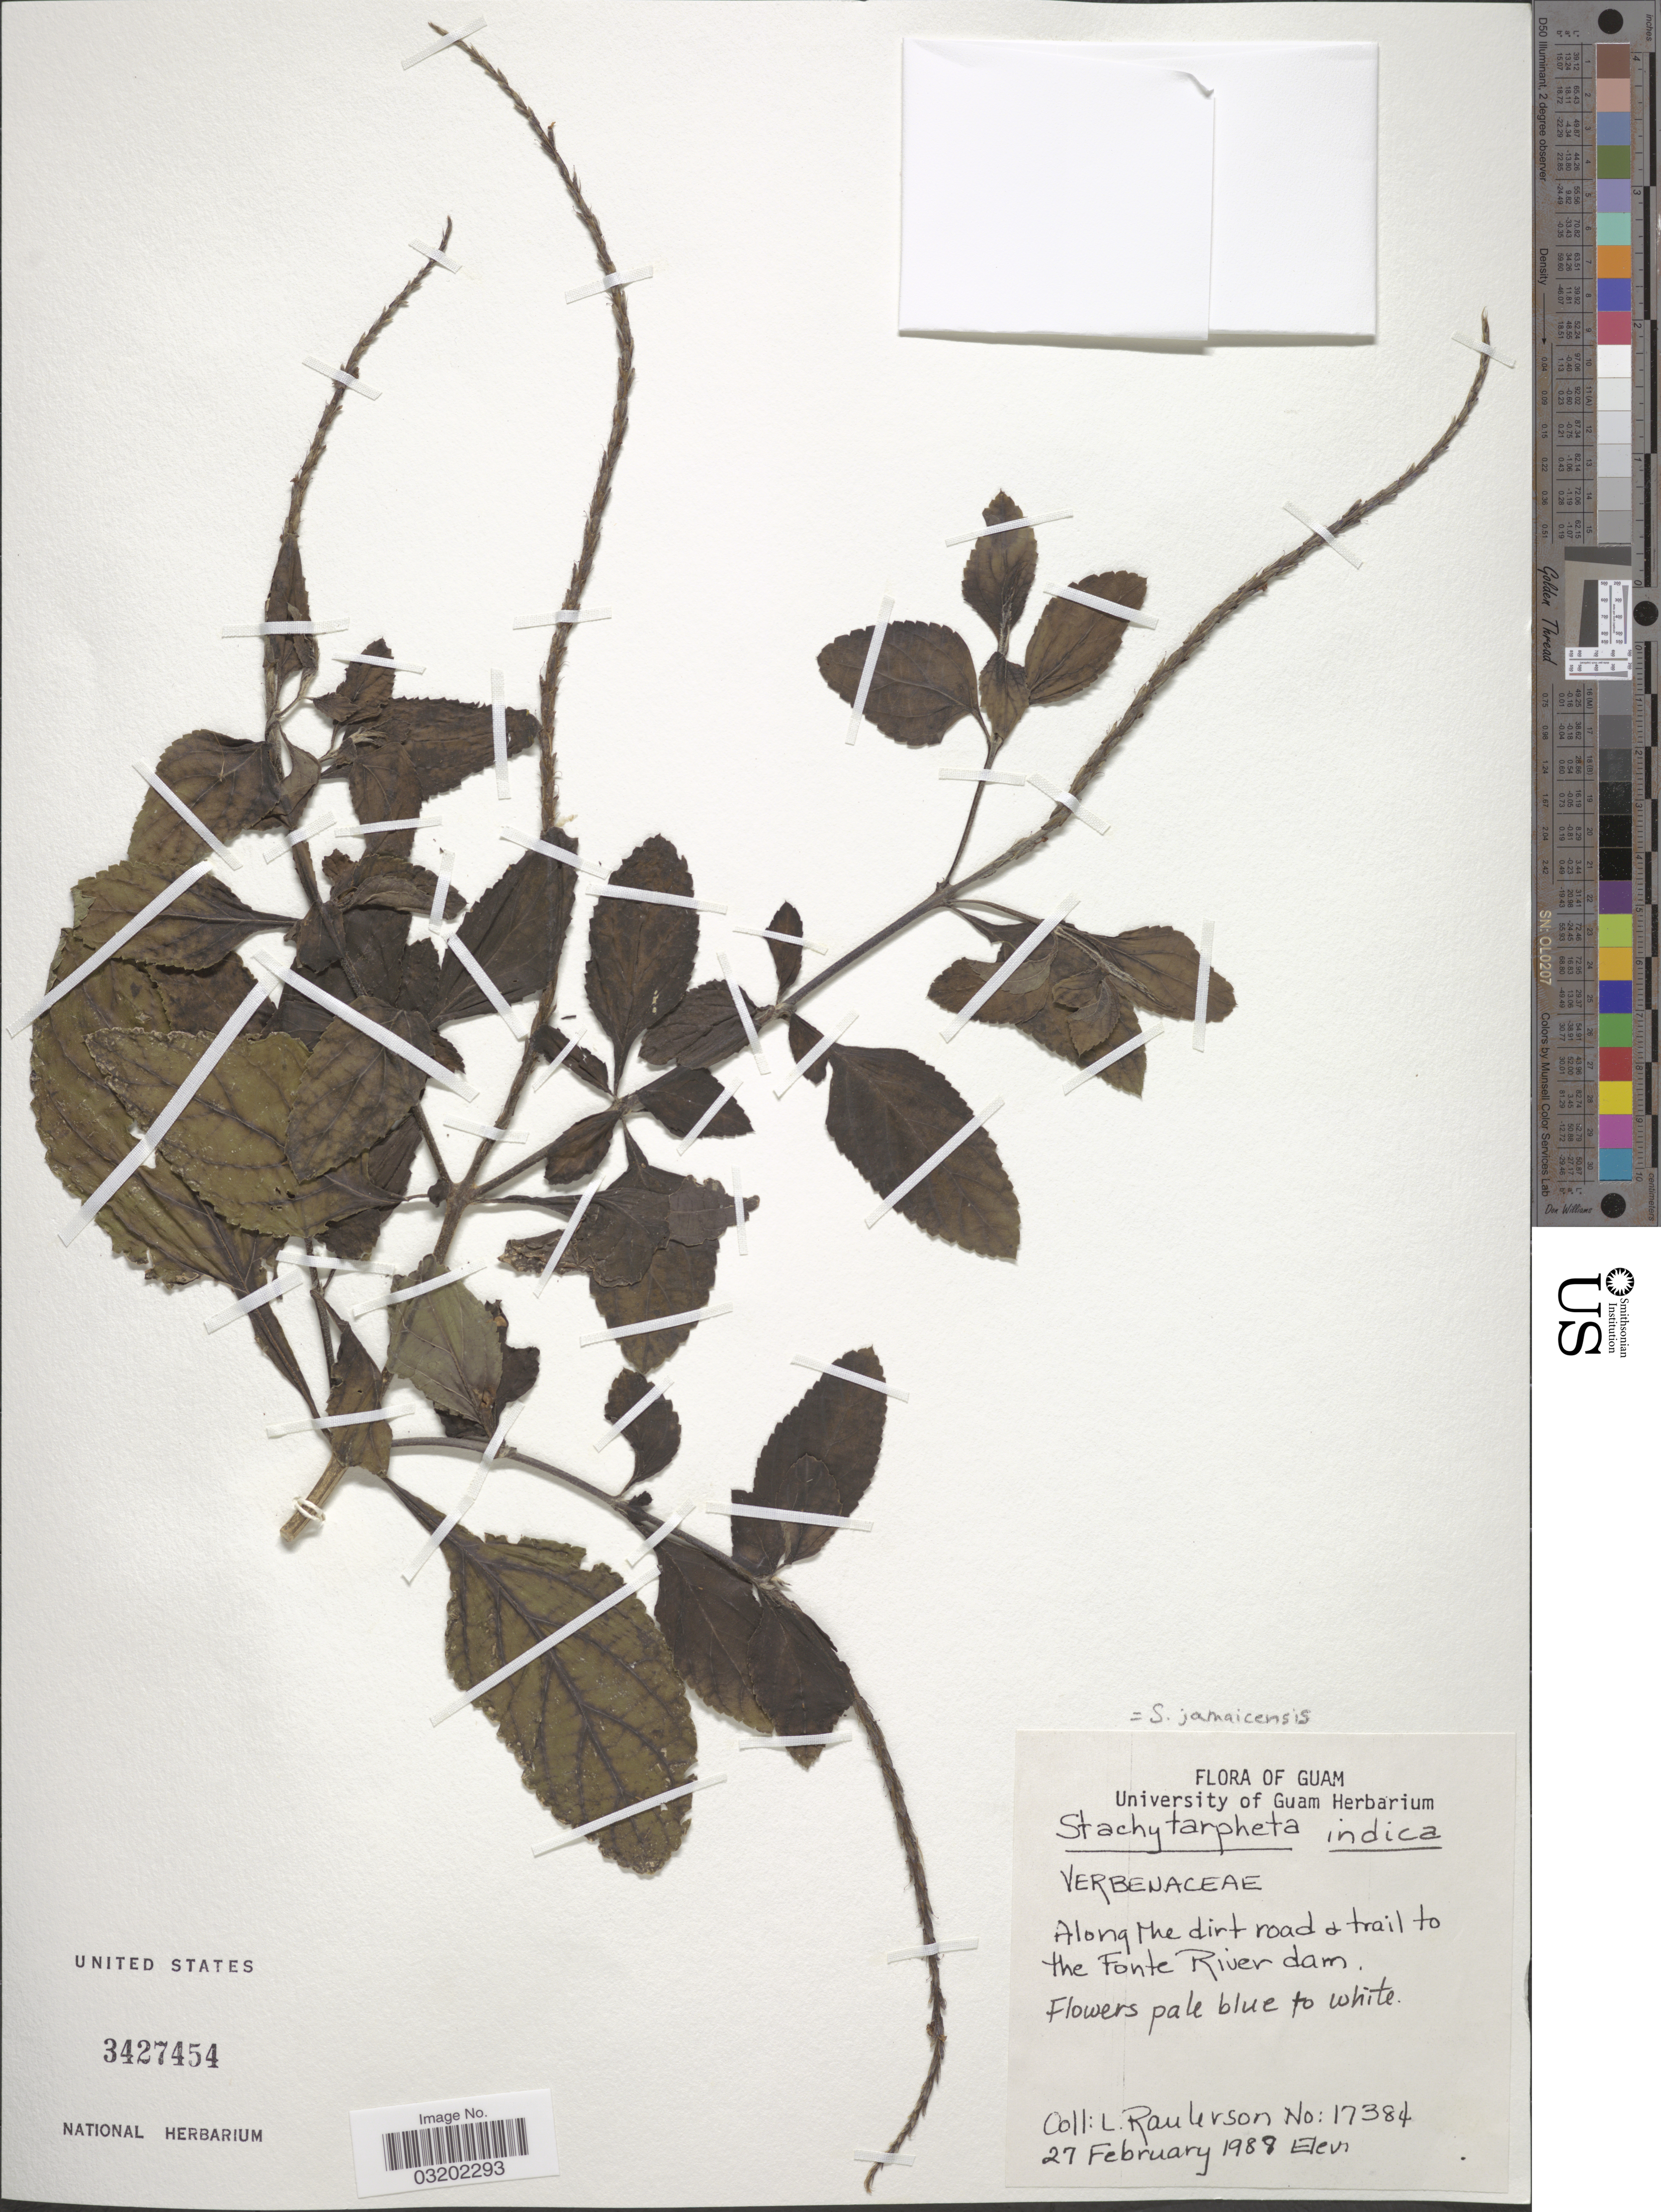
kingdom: Plantae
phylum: Tracheophyta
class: Magnoliopsida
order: Lamiales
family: Verbenaceae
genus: Stachytarpheta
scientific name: Stachytarpheta jamaicensis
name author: (L.) Vahl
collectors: L. Raulerson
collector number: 17384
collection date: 1988-02-27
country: Guam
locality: Along the dirt road a trail to the Fonte River dam.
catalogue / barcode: US 3427454